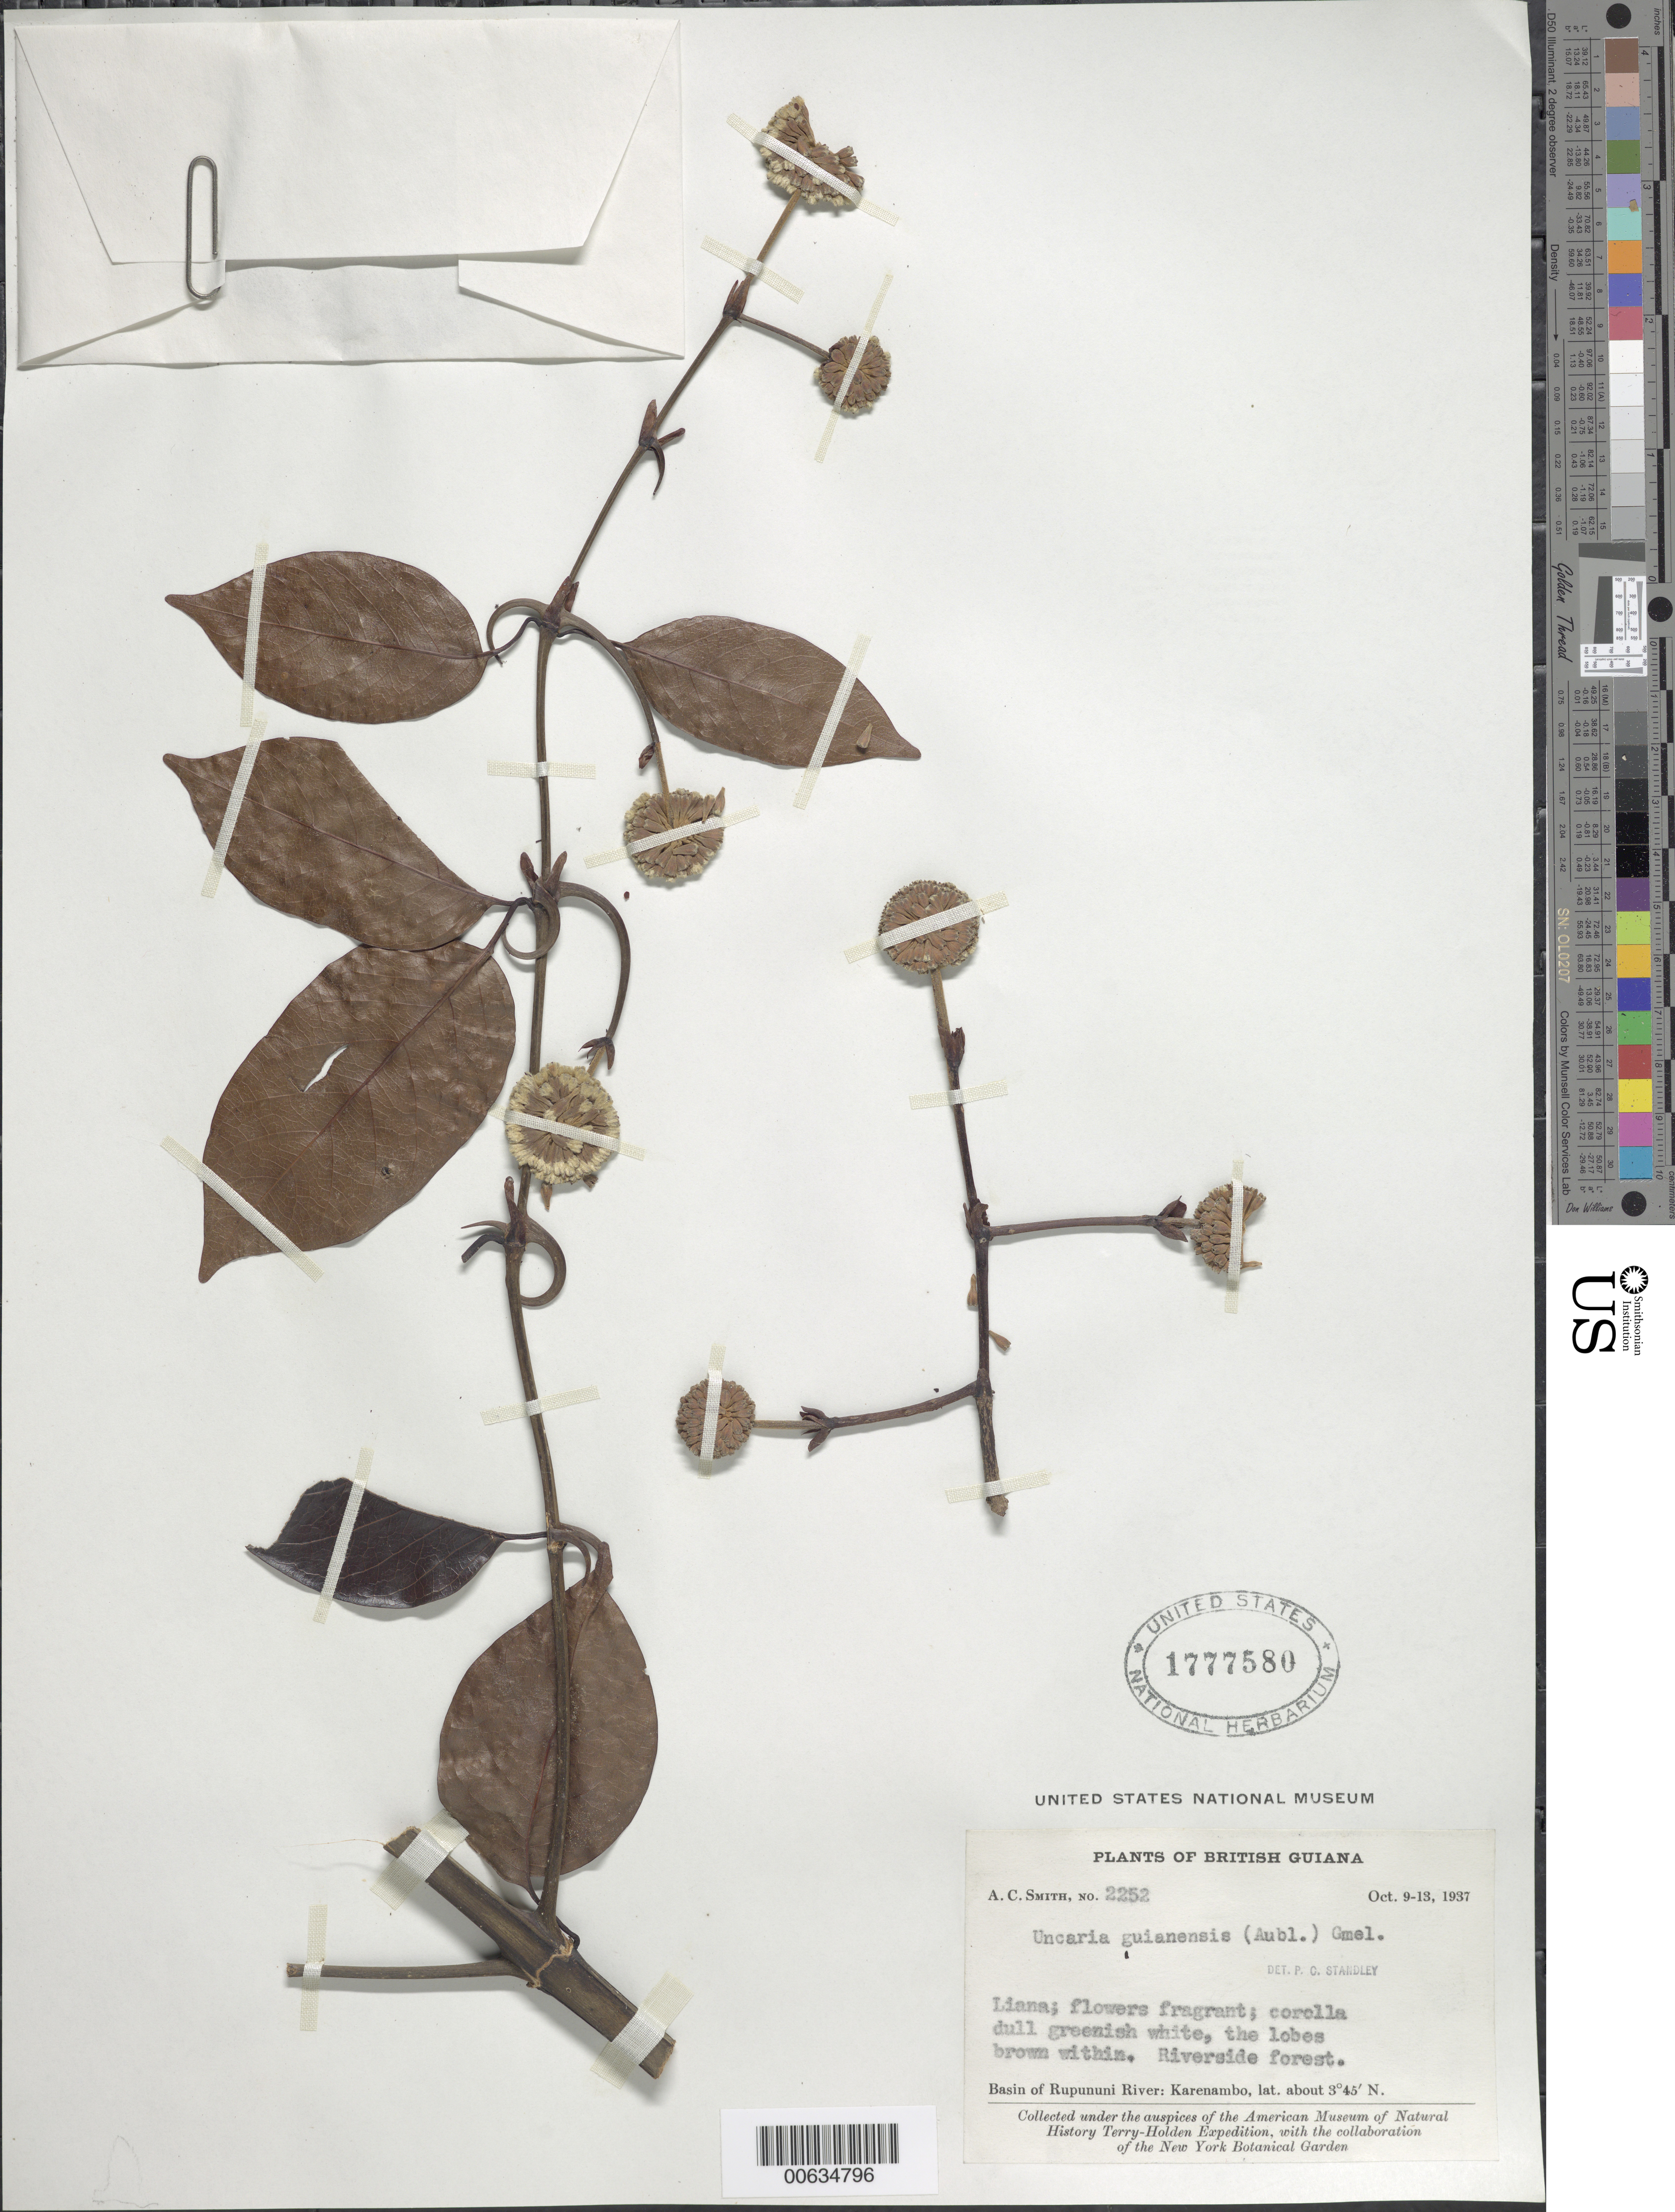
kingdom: Plantae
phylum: Tracheophyta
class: Magnoliopsida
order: Gentianales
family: Rubiaceae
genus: Uncaria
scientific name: Uncaria guianensis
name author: (Aubl.) J.F. Gmel.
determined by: Standley, Paul C.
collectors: A. C. Smith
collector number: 2252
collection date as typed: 9-Oct-37 to 13-Oct-37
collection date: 1937-10-09/1937-10-13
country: Guyana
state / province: U. Takutu-U. Essequibo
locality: Karanambo, Rupununi River basin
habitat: Riverside forest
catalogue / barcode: US 1777580